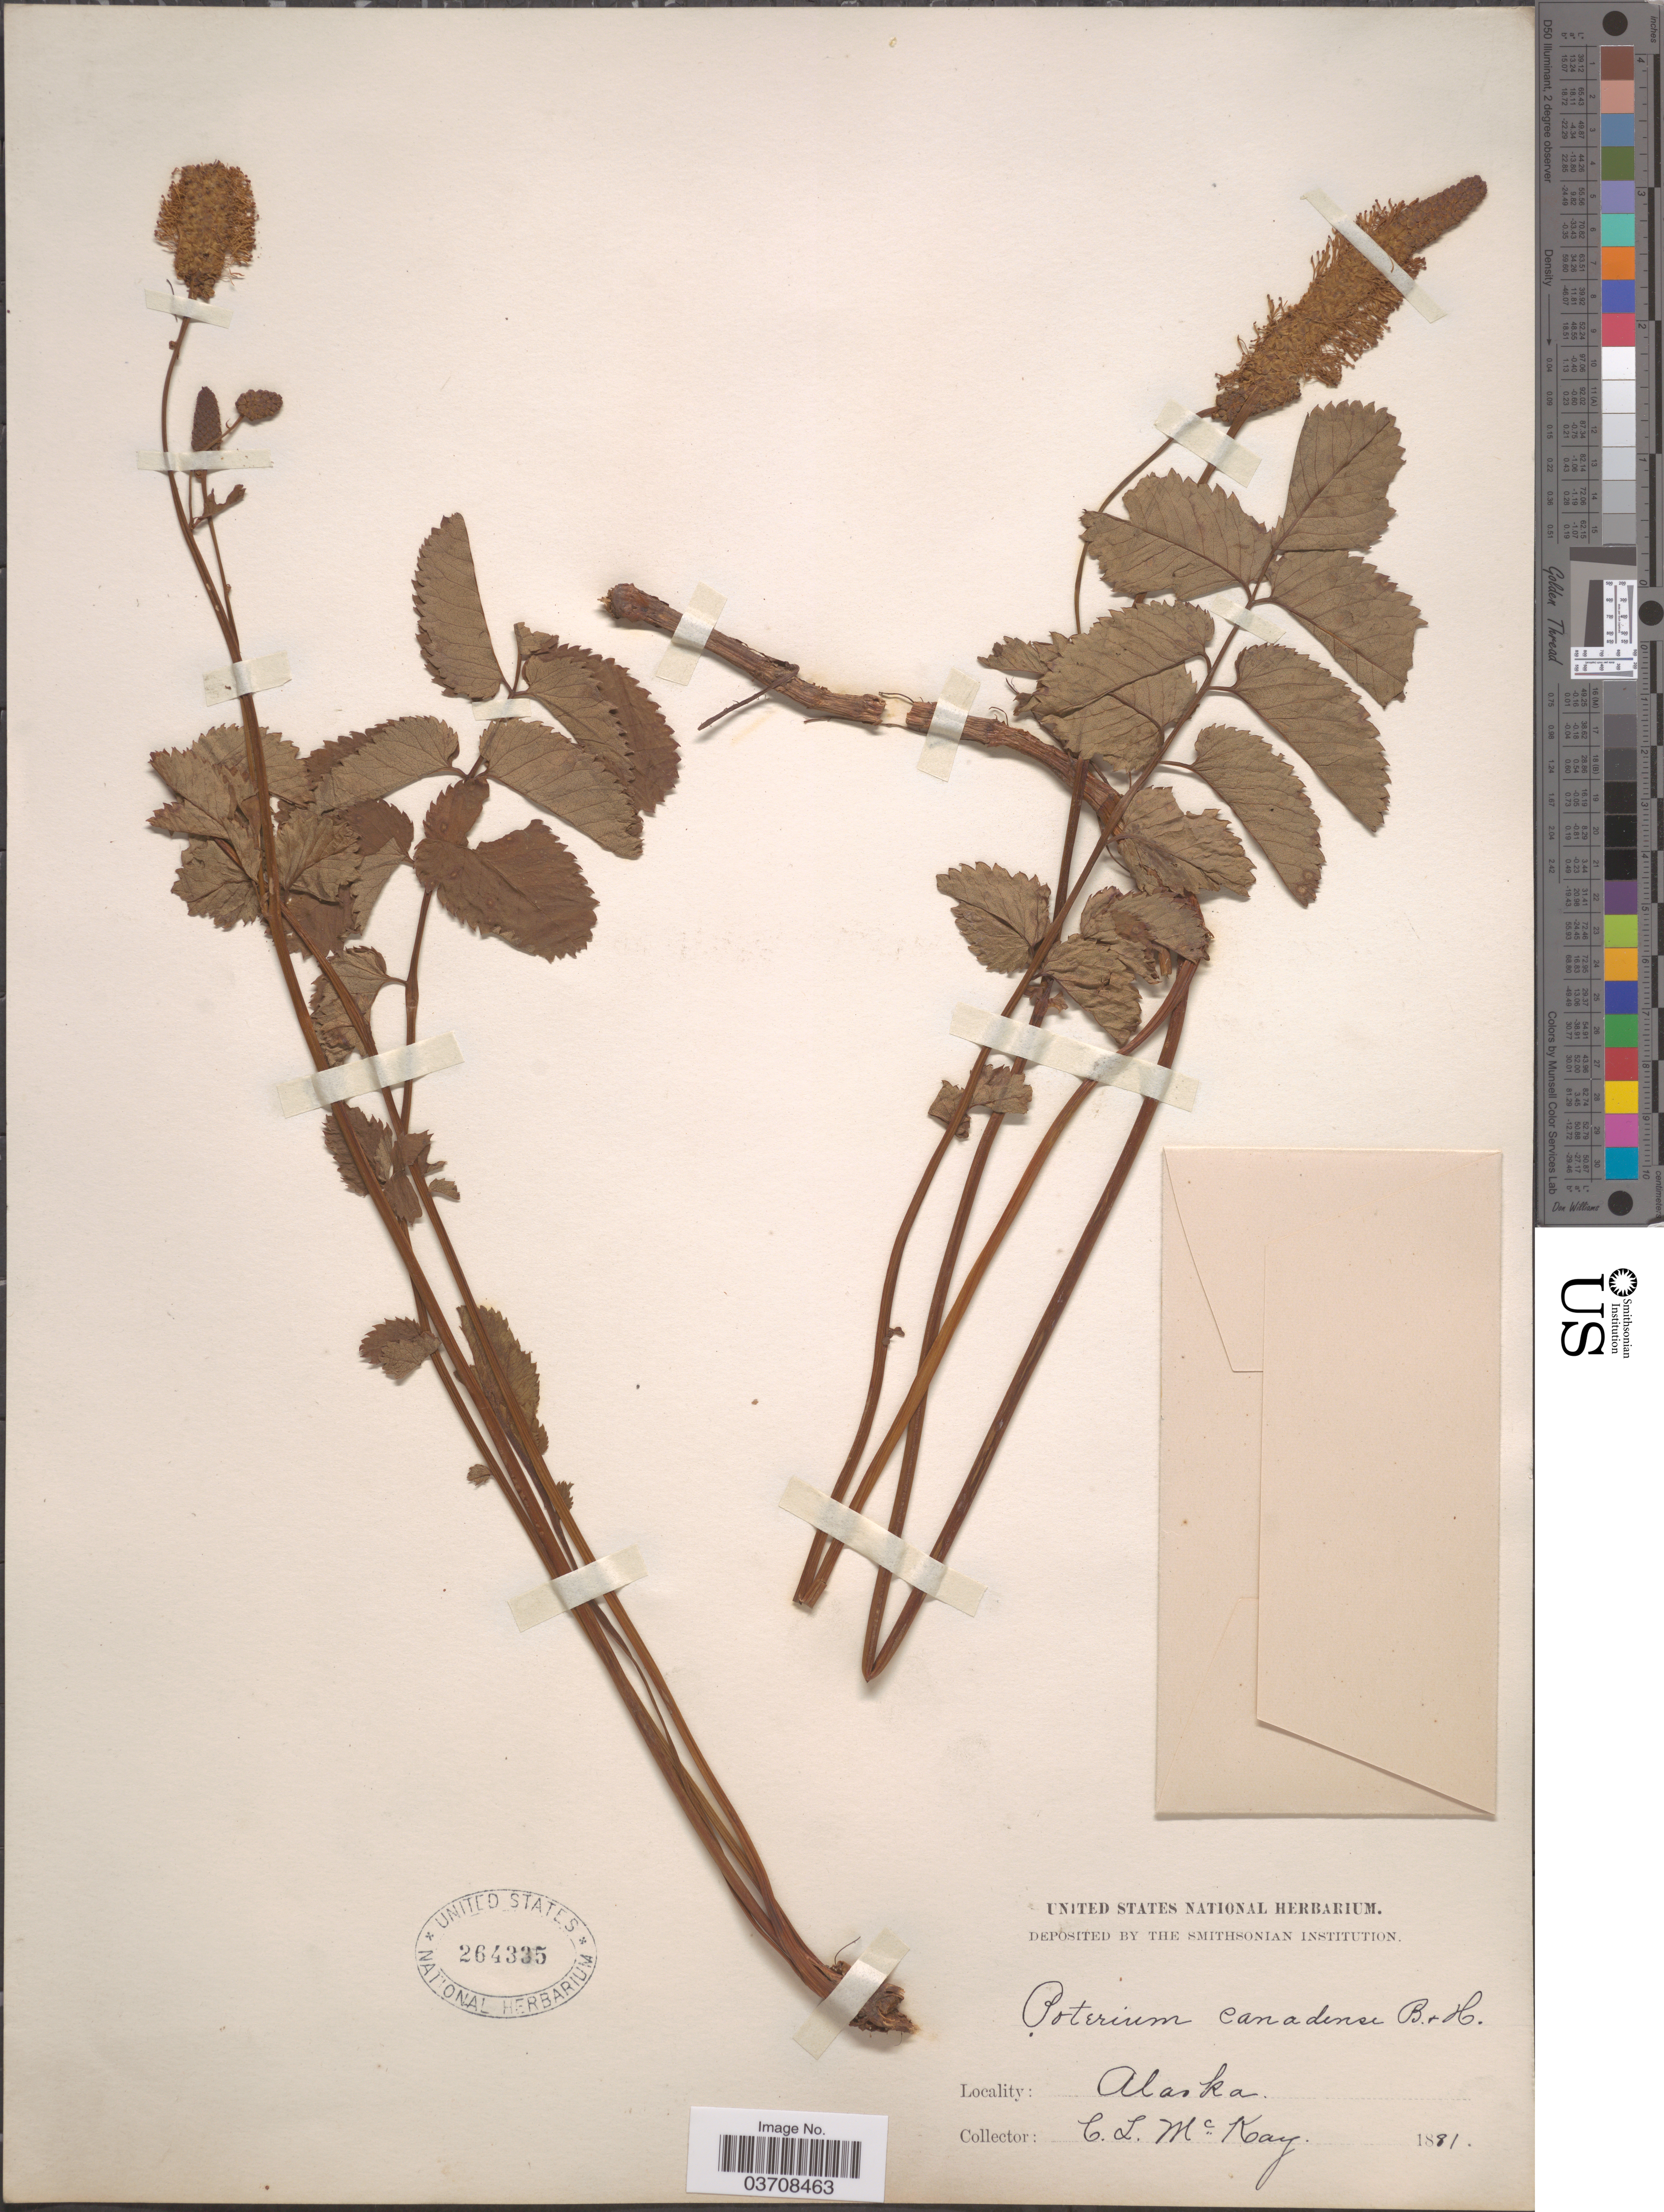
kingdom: Plantae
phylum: Tracheophyta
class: Magnoliopsida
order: Rosales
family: Rosaceae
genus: Sanguisorba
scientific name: Sanguisorba stipulata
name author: Raf.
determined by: Strong, Mark T., (BOT), Smithsonian Institution - National Museum of Natural History (UNITED STATES)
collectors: C. McKay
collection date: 1881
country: United States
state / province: Alaska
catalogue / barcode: US 264335